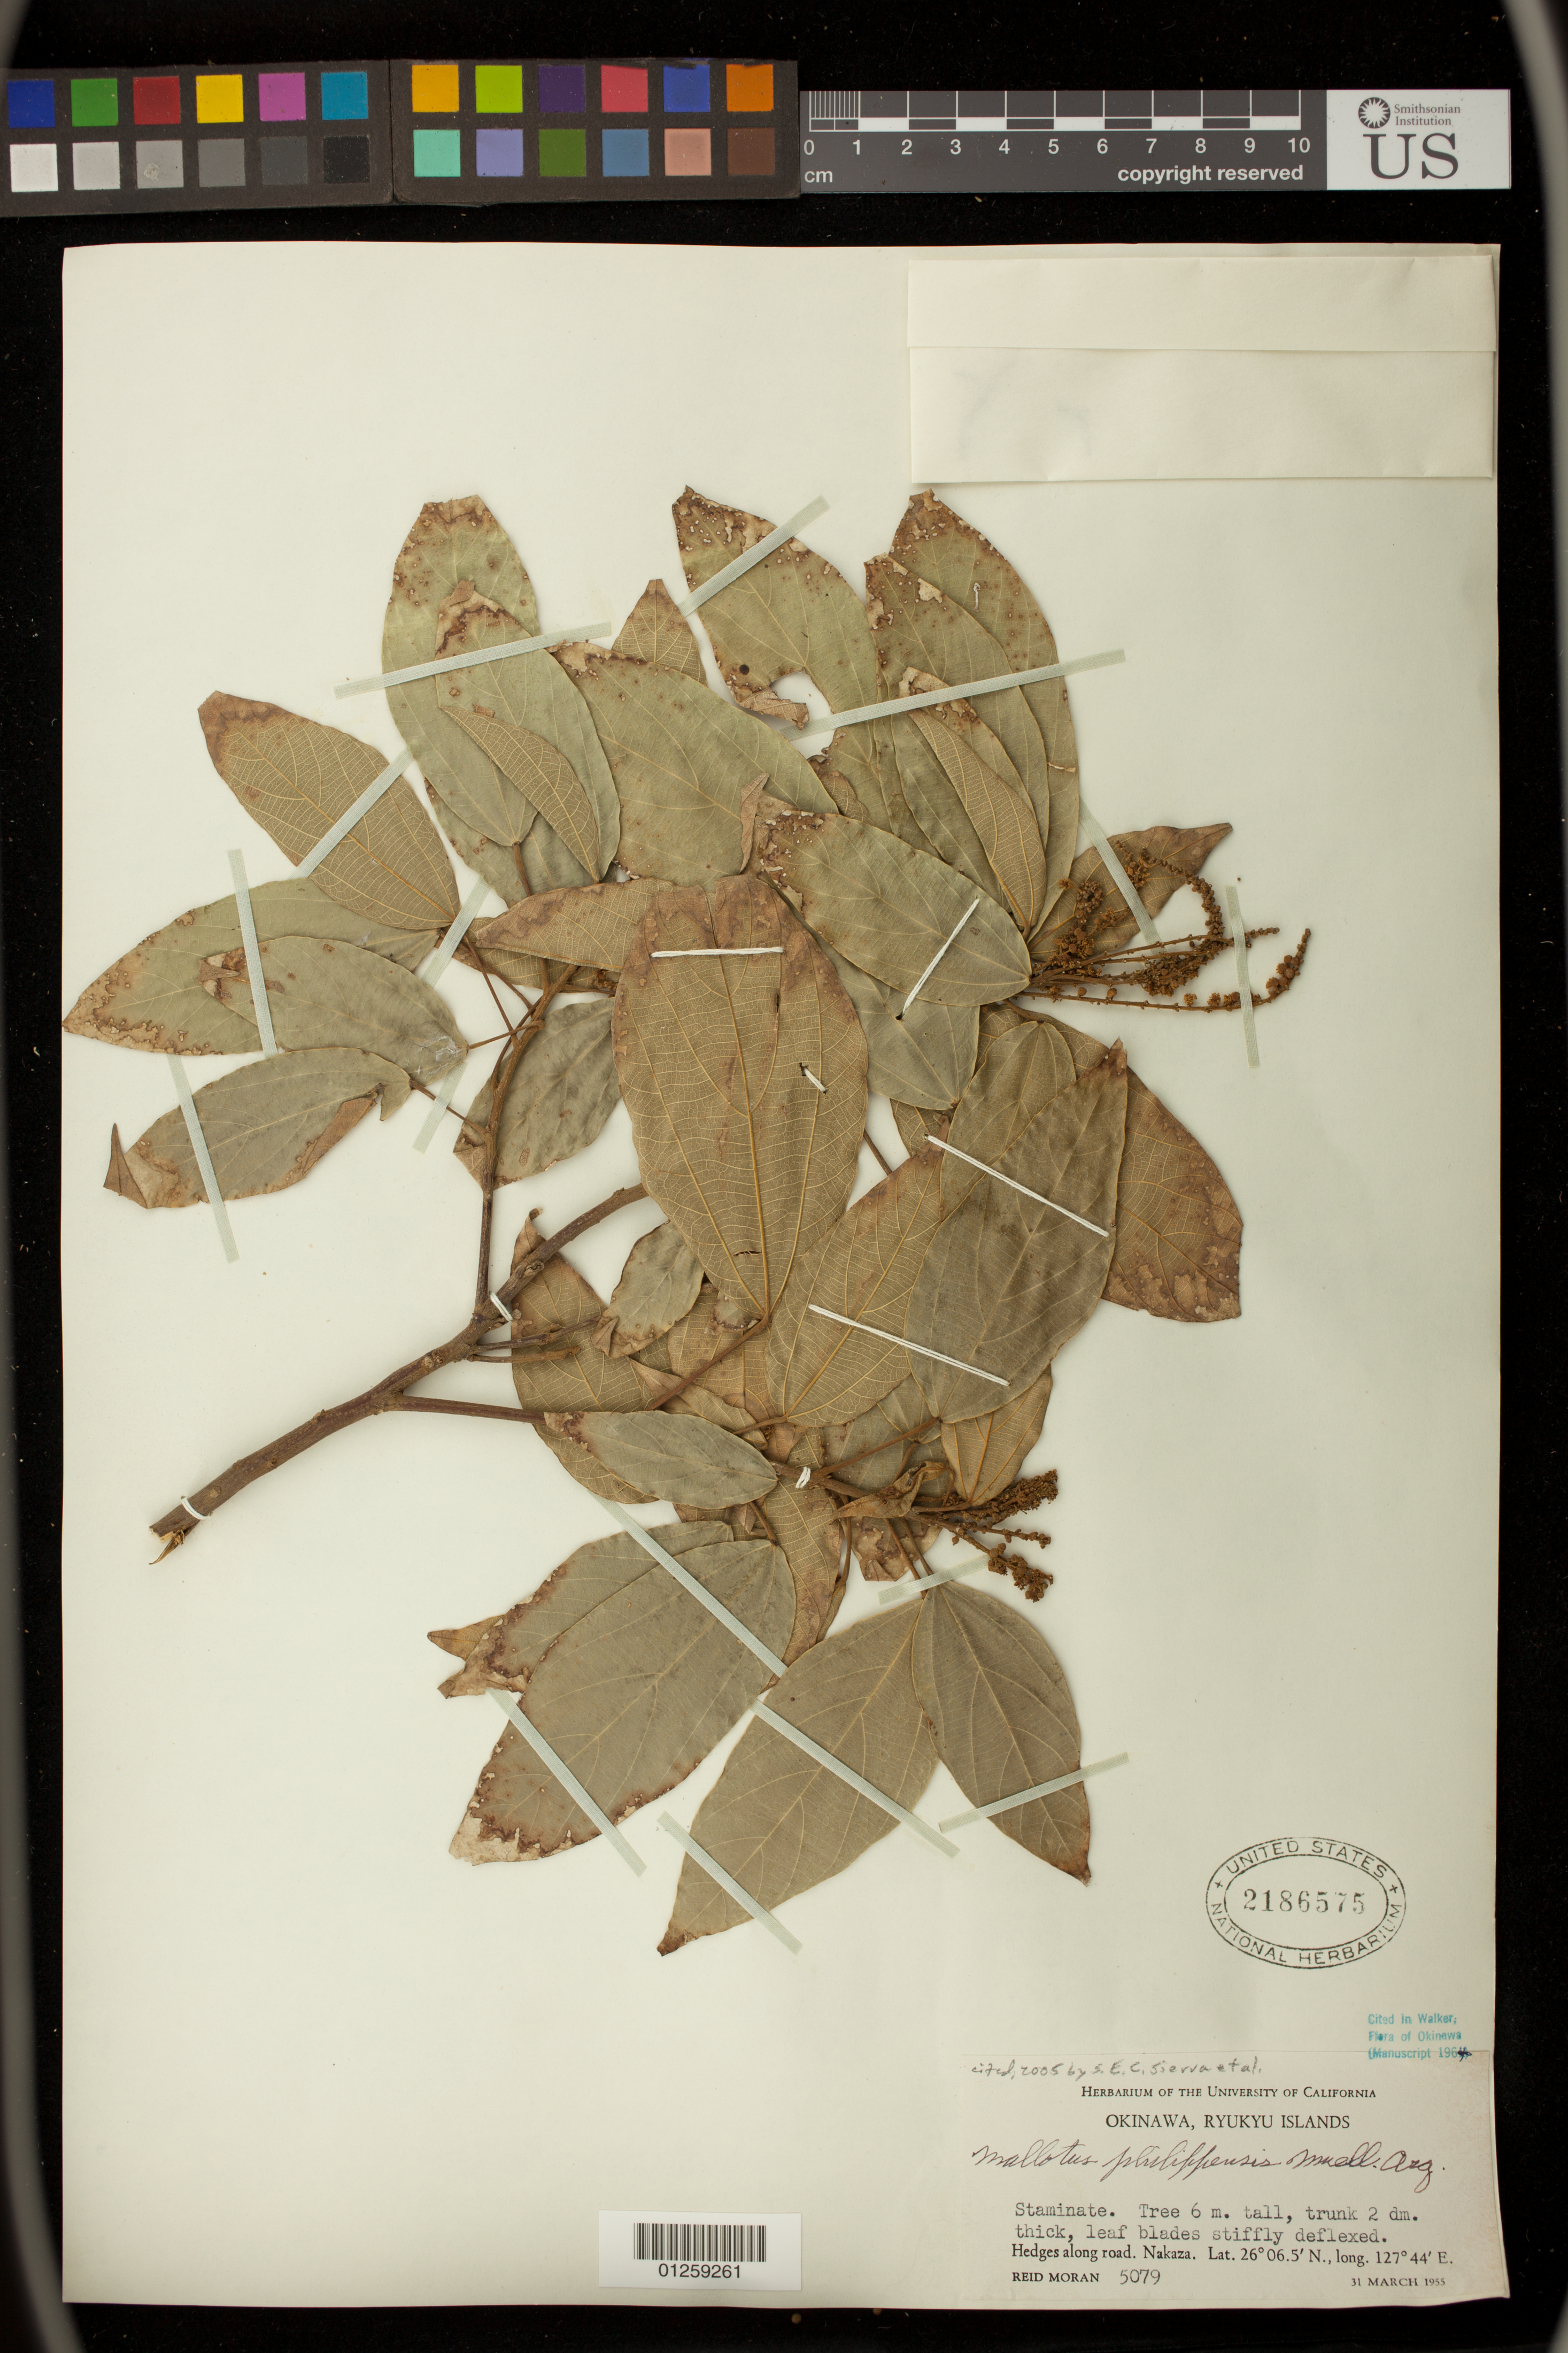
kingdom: Plantae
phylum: Tracheophyta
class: Magnoliopsida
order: Malpighiales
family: Euphorbiaceae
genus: Mallotus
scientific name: Mallotus philippensis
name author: (Lam.) Müll. Arg.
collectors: R. V. Moran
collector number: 5079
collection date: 1955-03-31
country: Japan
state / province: Okinawa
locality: Ryukyu Islands.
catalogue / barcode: US 2186575